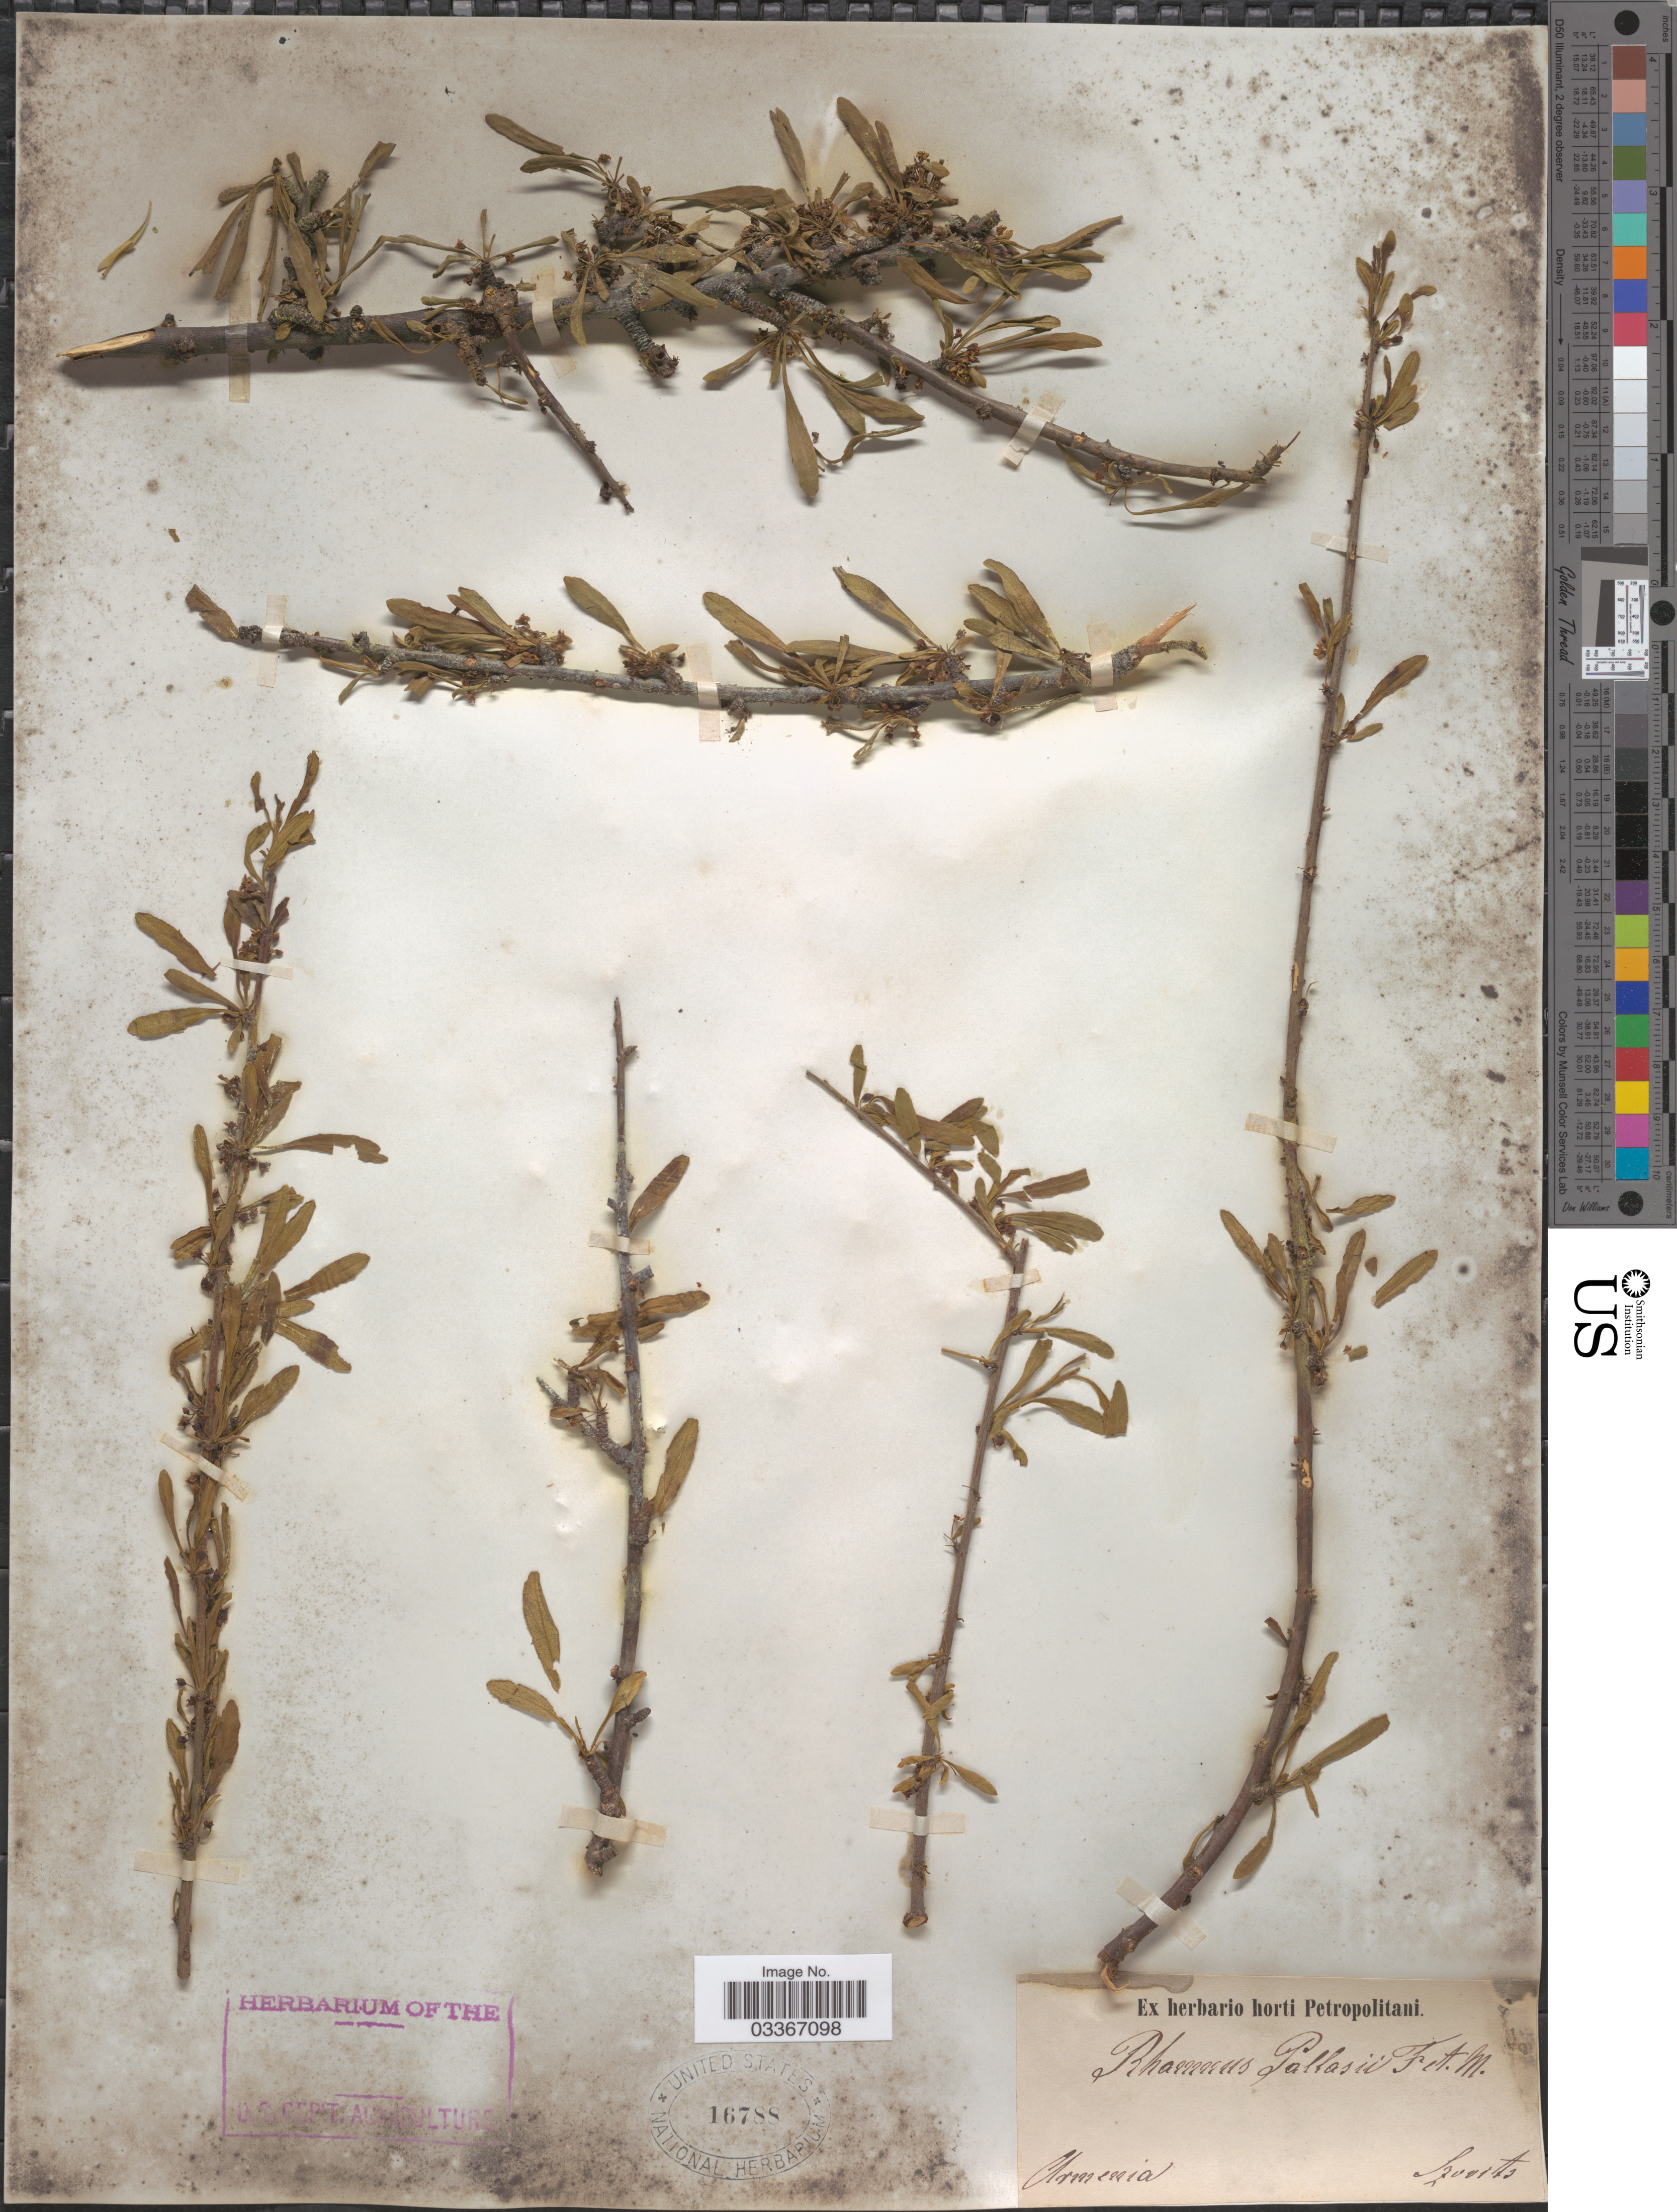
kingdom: Plantae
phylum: Tracheophyta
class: Magnoliopsida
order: Rosales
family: Rhamnaceae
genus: Rhamnus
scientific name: Rhamnus pallasii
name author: Fisch. & C.A. Mey.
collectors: Szovits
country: Armenia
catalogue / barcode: US 16788